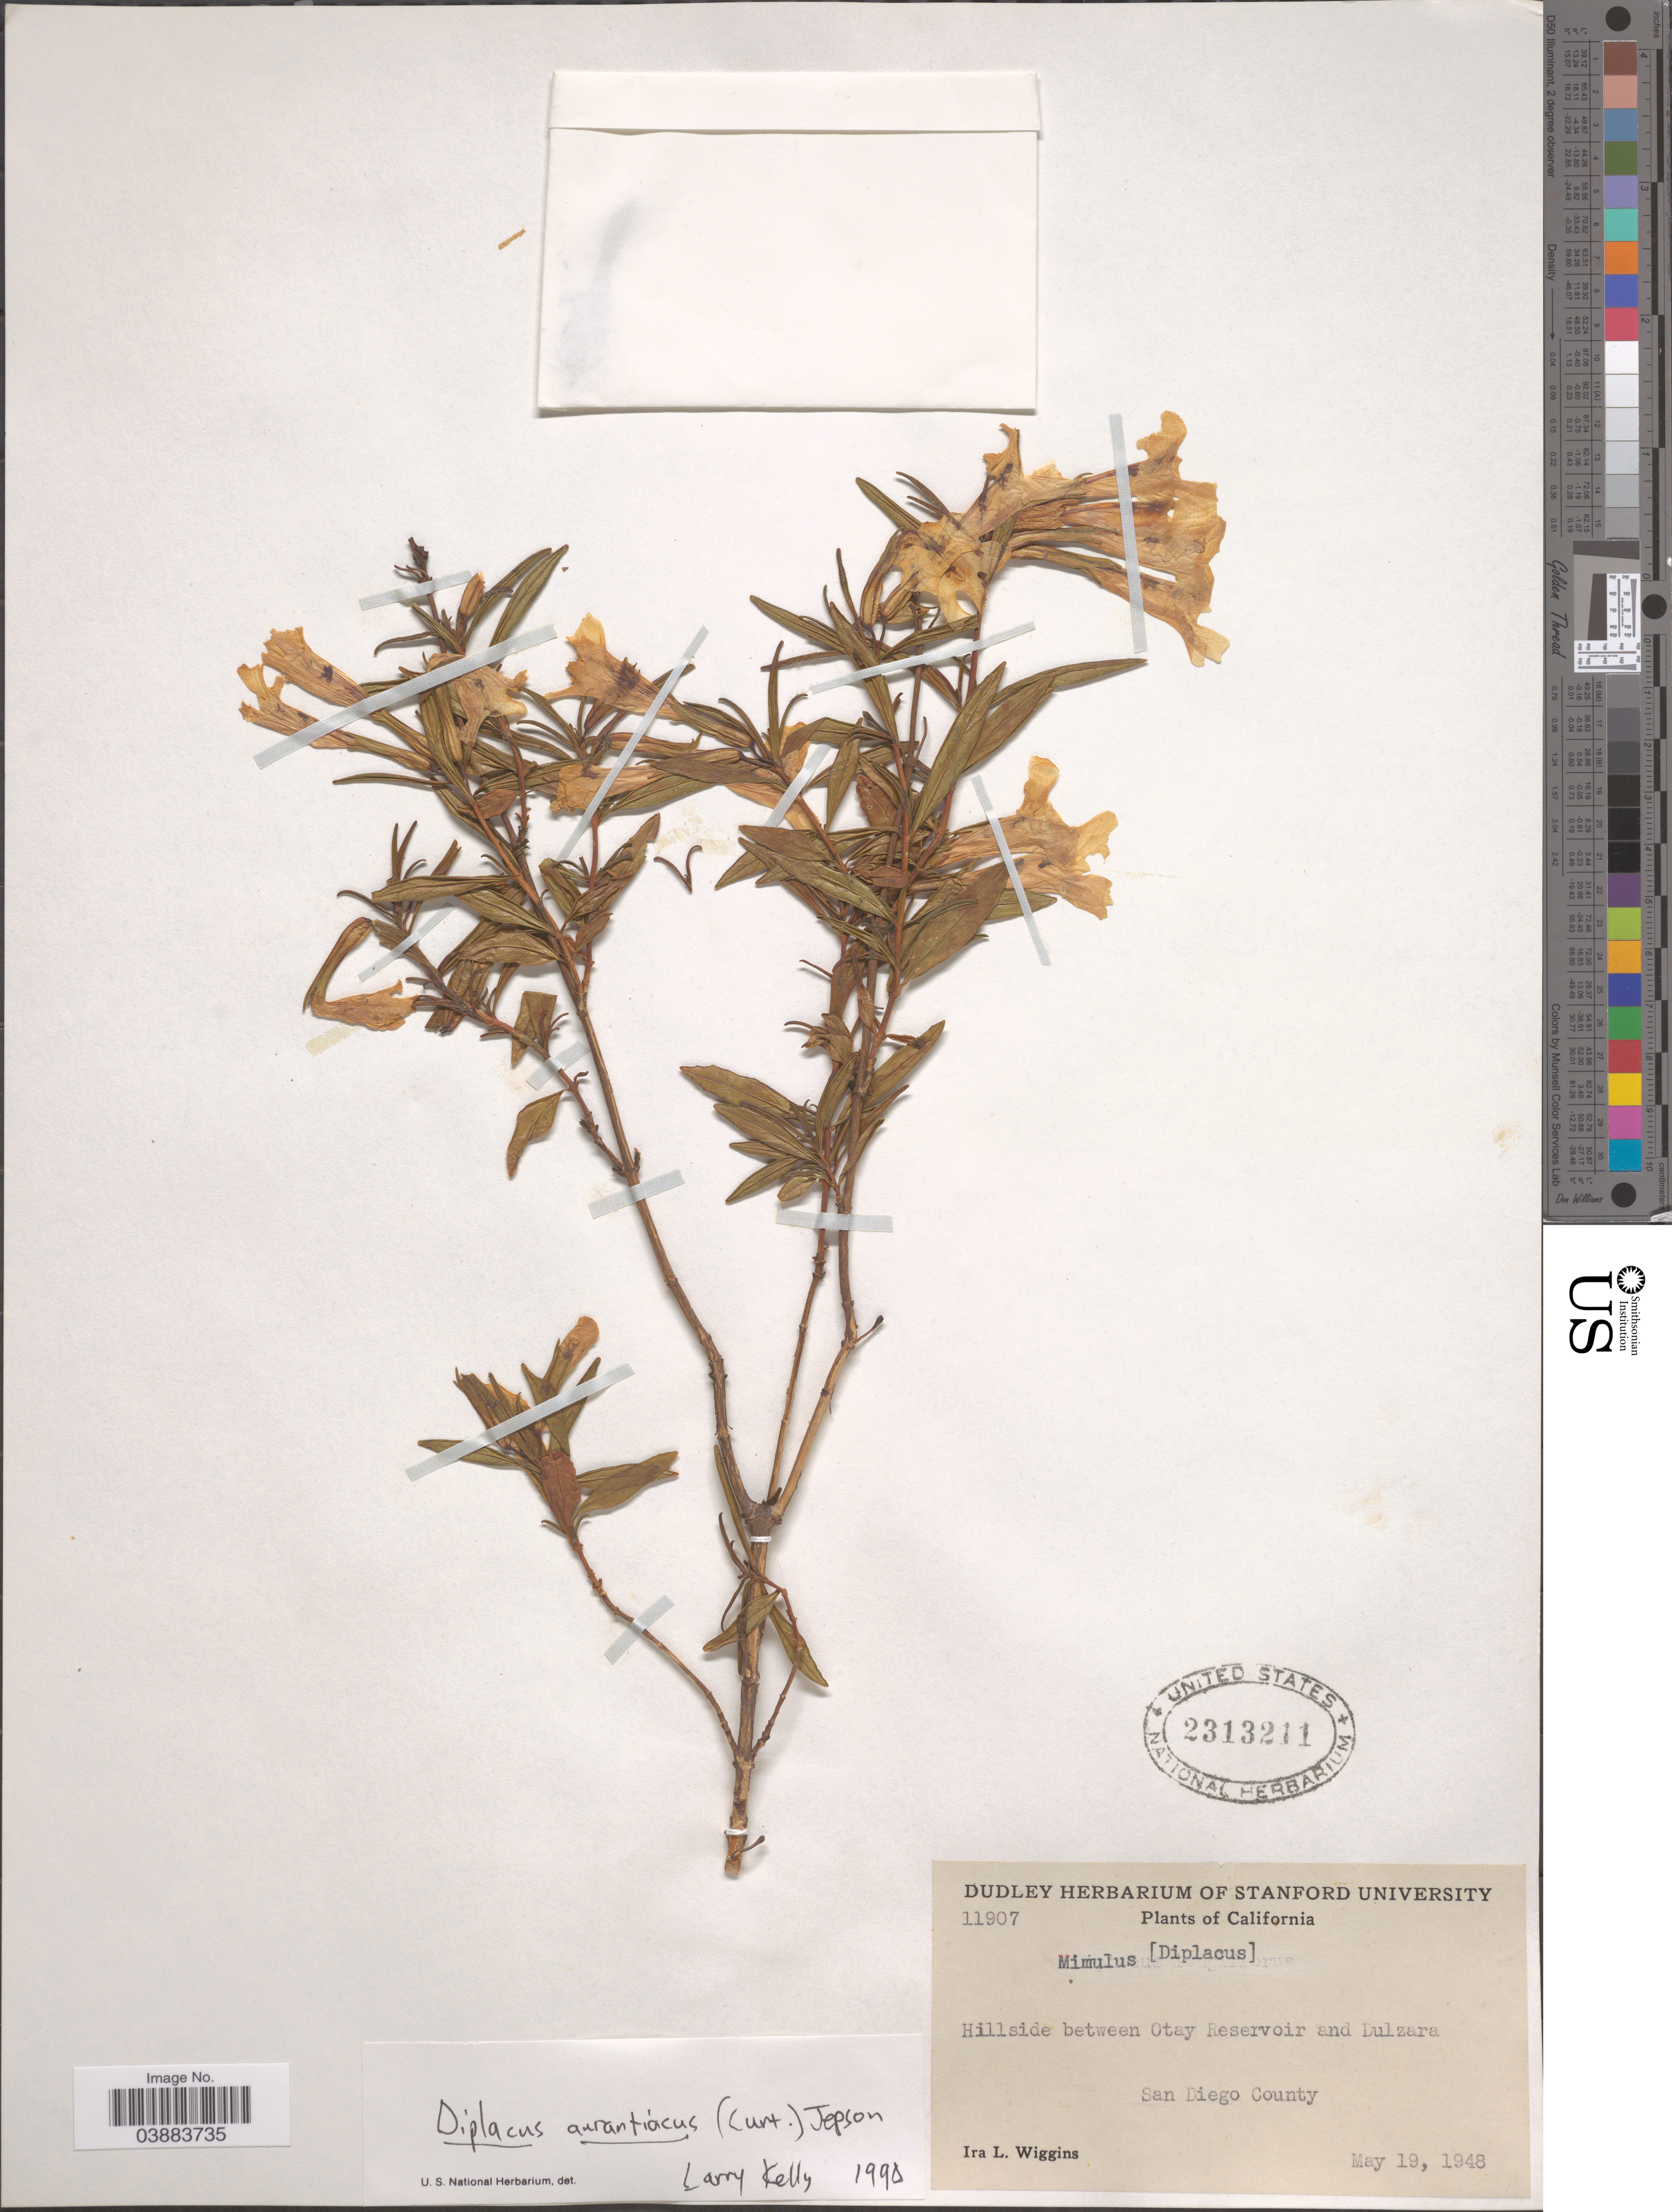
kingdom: Plantae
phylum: Tracheophyta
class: Magnoliopsida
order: Lamiales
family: Phrymaceae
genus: Diplacus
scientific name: Diplacus aurantiacus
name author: (Curtis) Jeps.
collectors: I. L. Wiggins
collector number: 11907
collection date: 1948-05-19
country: United States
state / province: California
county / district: San Diego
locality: Hillside between Otay Reservoir and Dulzara. San Diego County.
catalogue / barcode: US 2313211